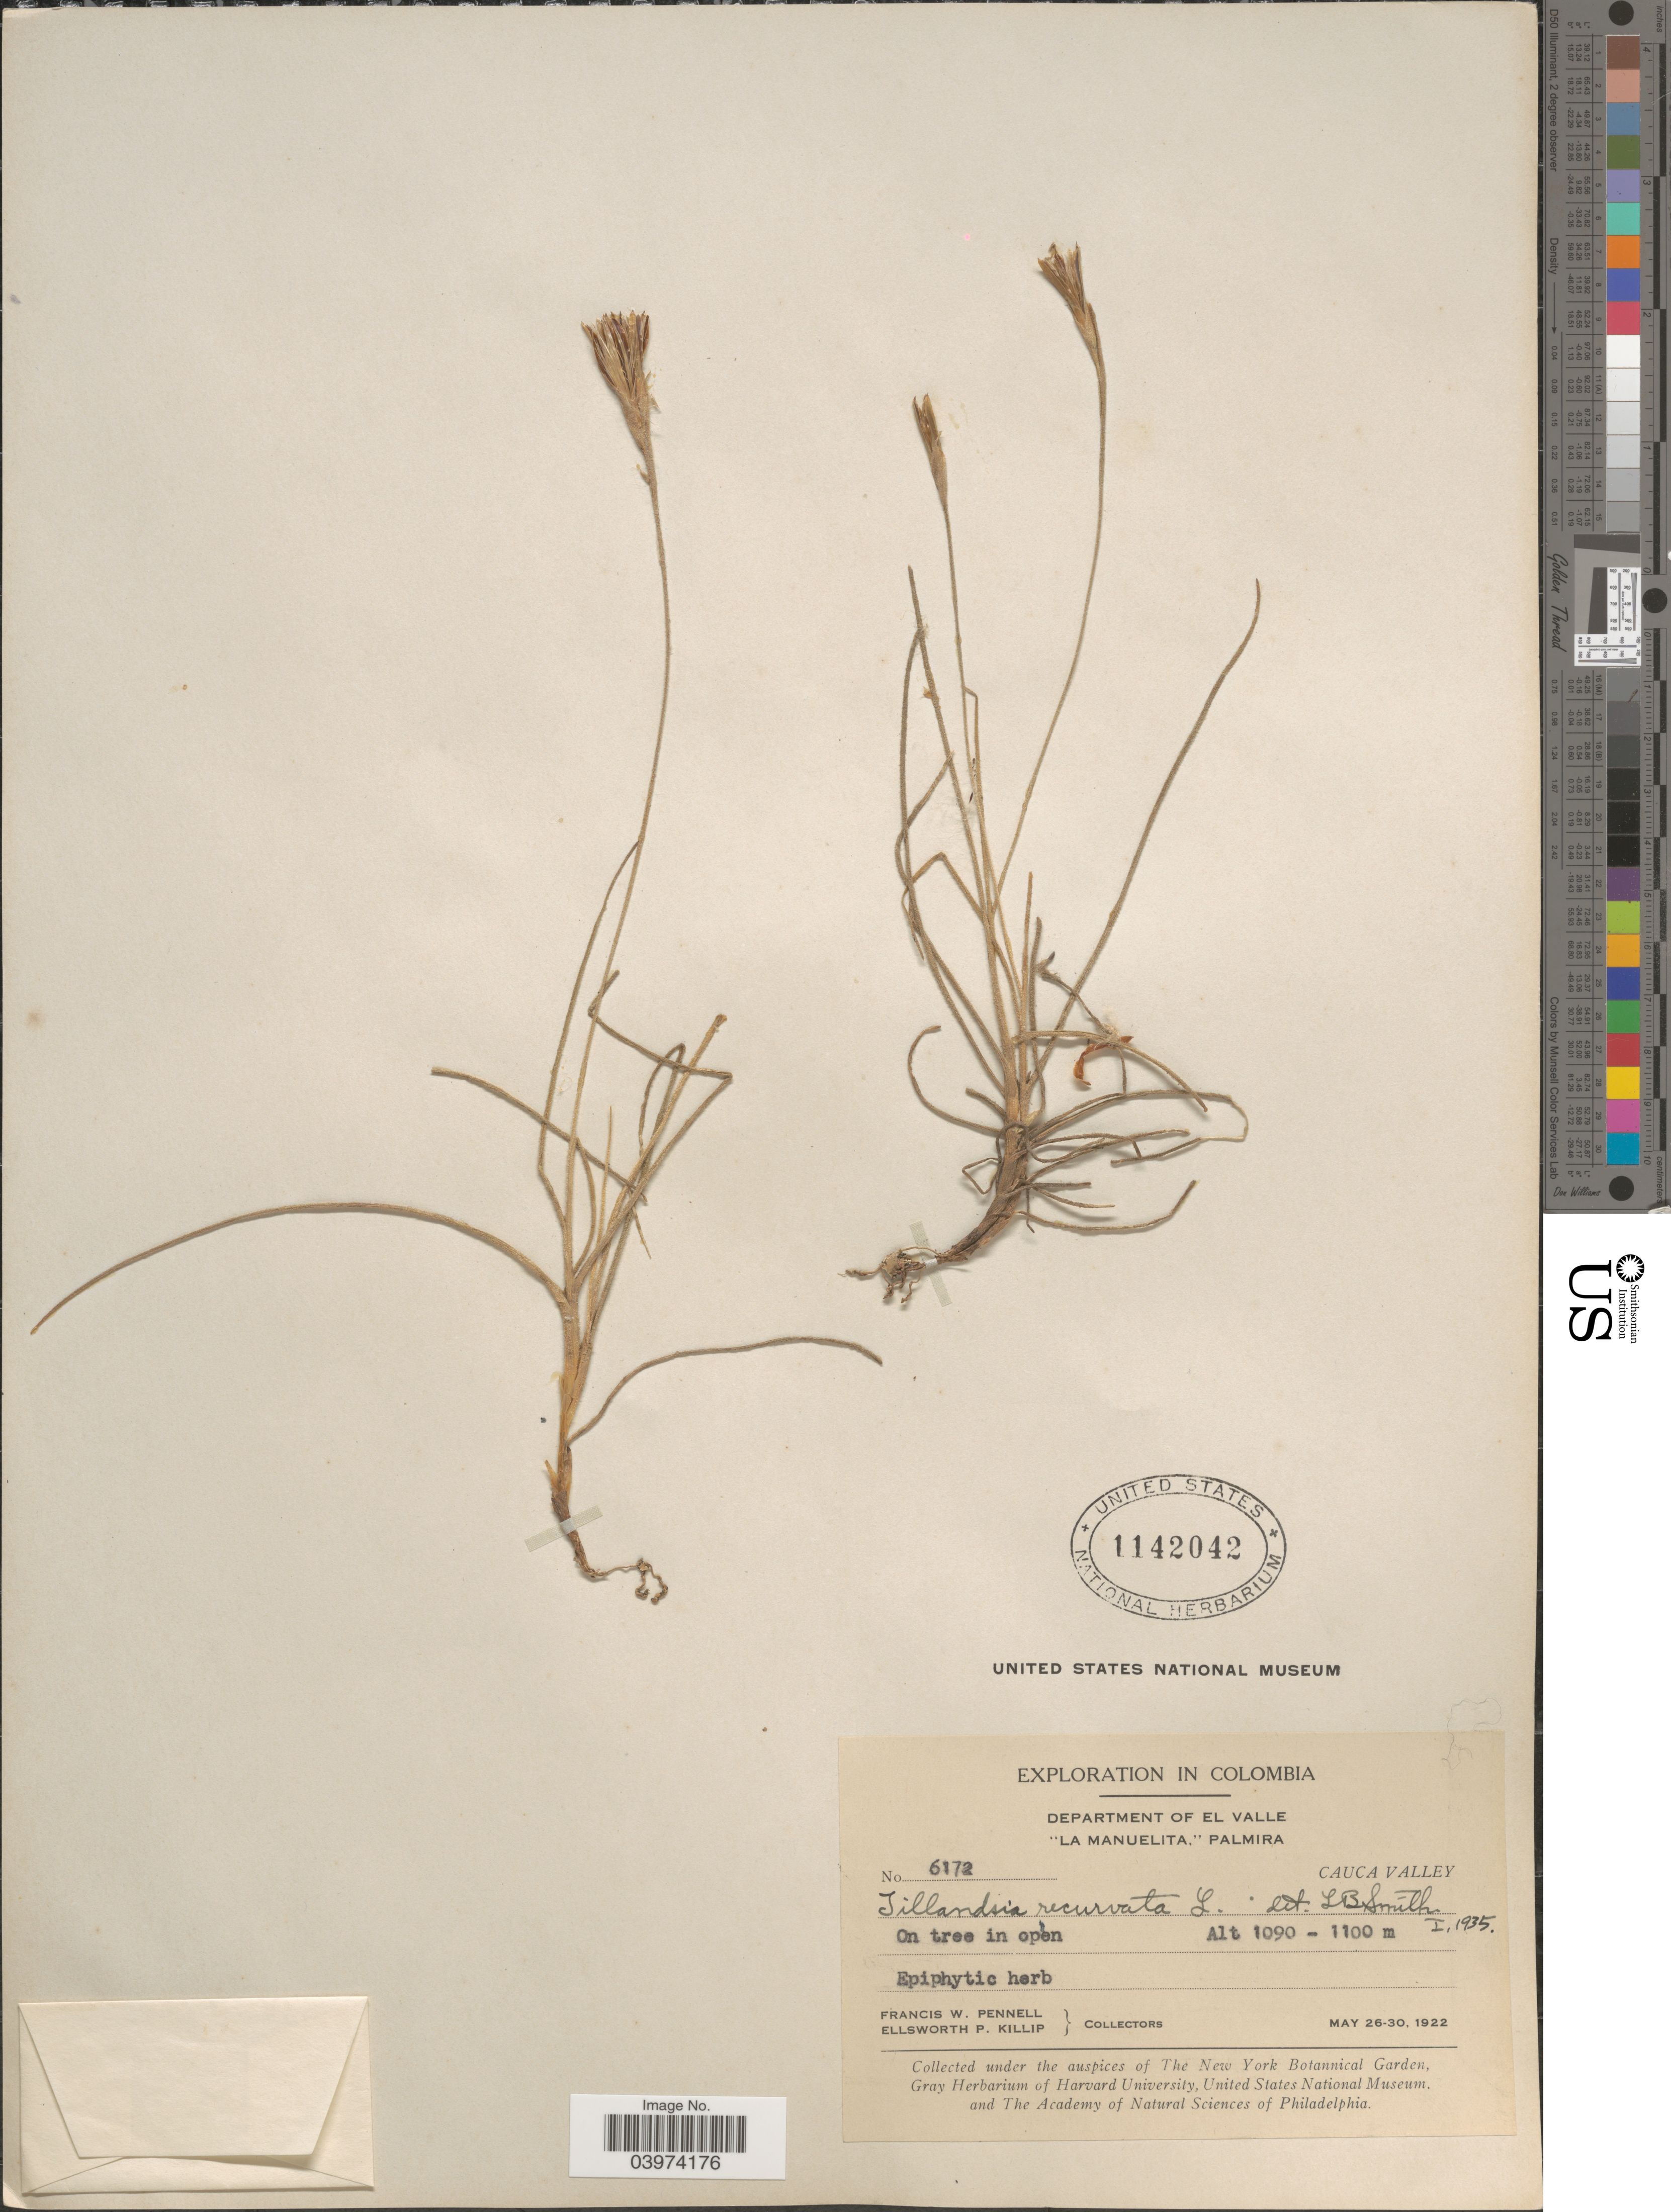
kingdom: Plantae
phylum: Tracheophyta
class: Liliopsida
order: Poales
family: Bromeliaceae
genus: Tillandsia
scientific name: Tillandsia recurvata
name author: L.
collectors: F. W. Pennell & E. P. Killip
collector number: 6172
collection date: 1922-05-26/1922-05-30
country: Colombia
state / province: Valle del Cauca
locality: Exploration in Colombia. Department of El Valle. "La Manuelita," Palmira. Cauca Valley. On tree in open.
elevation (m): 1090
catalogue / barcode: US 1142042